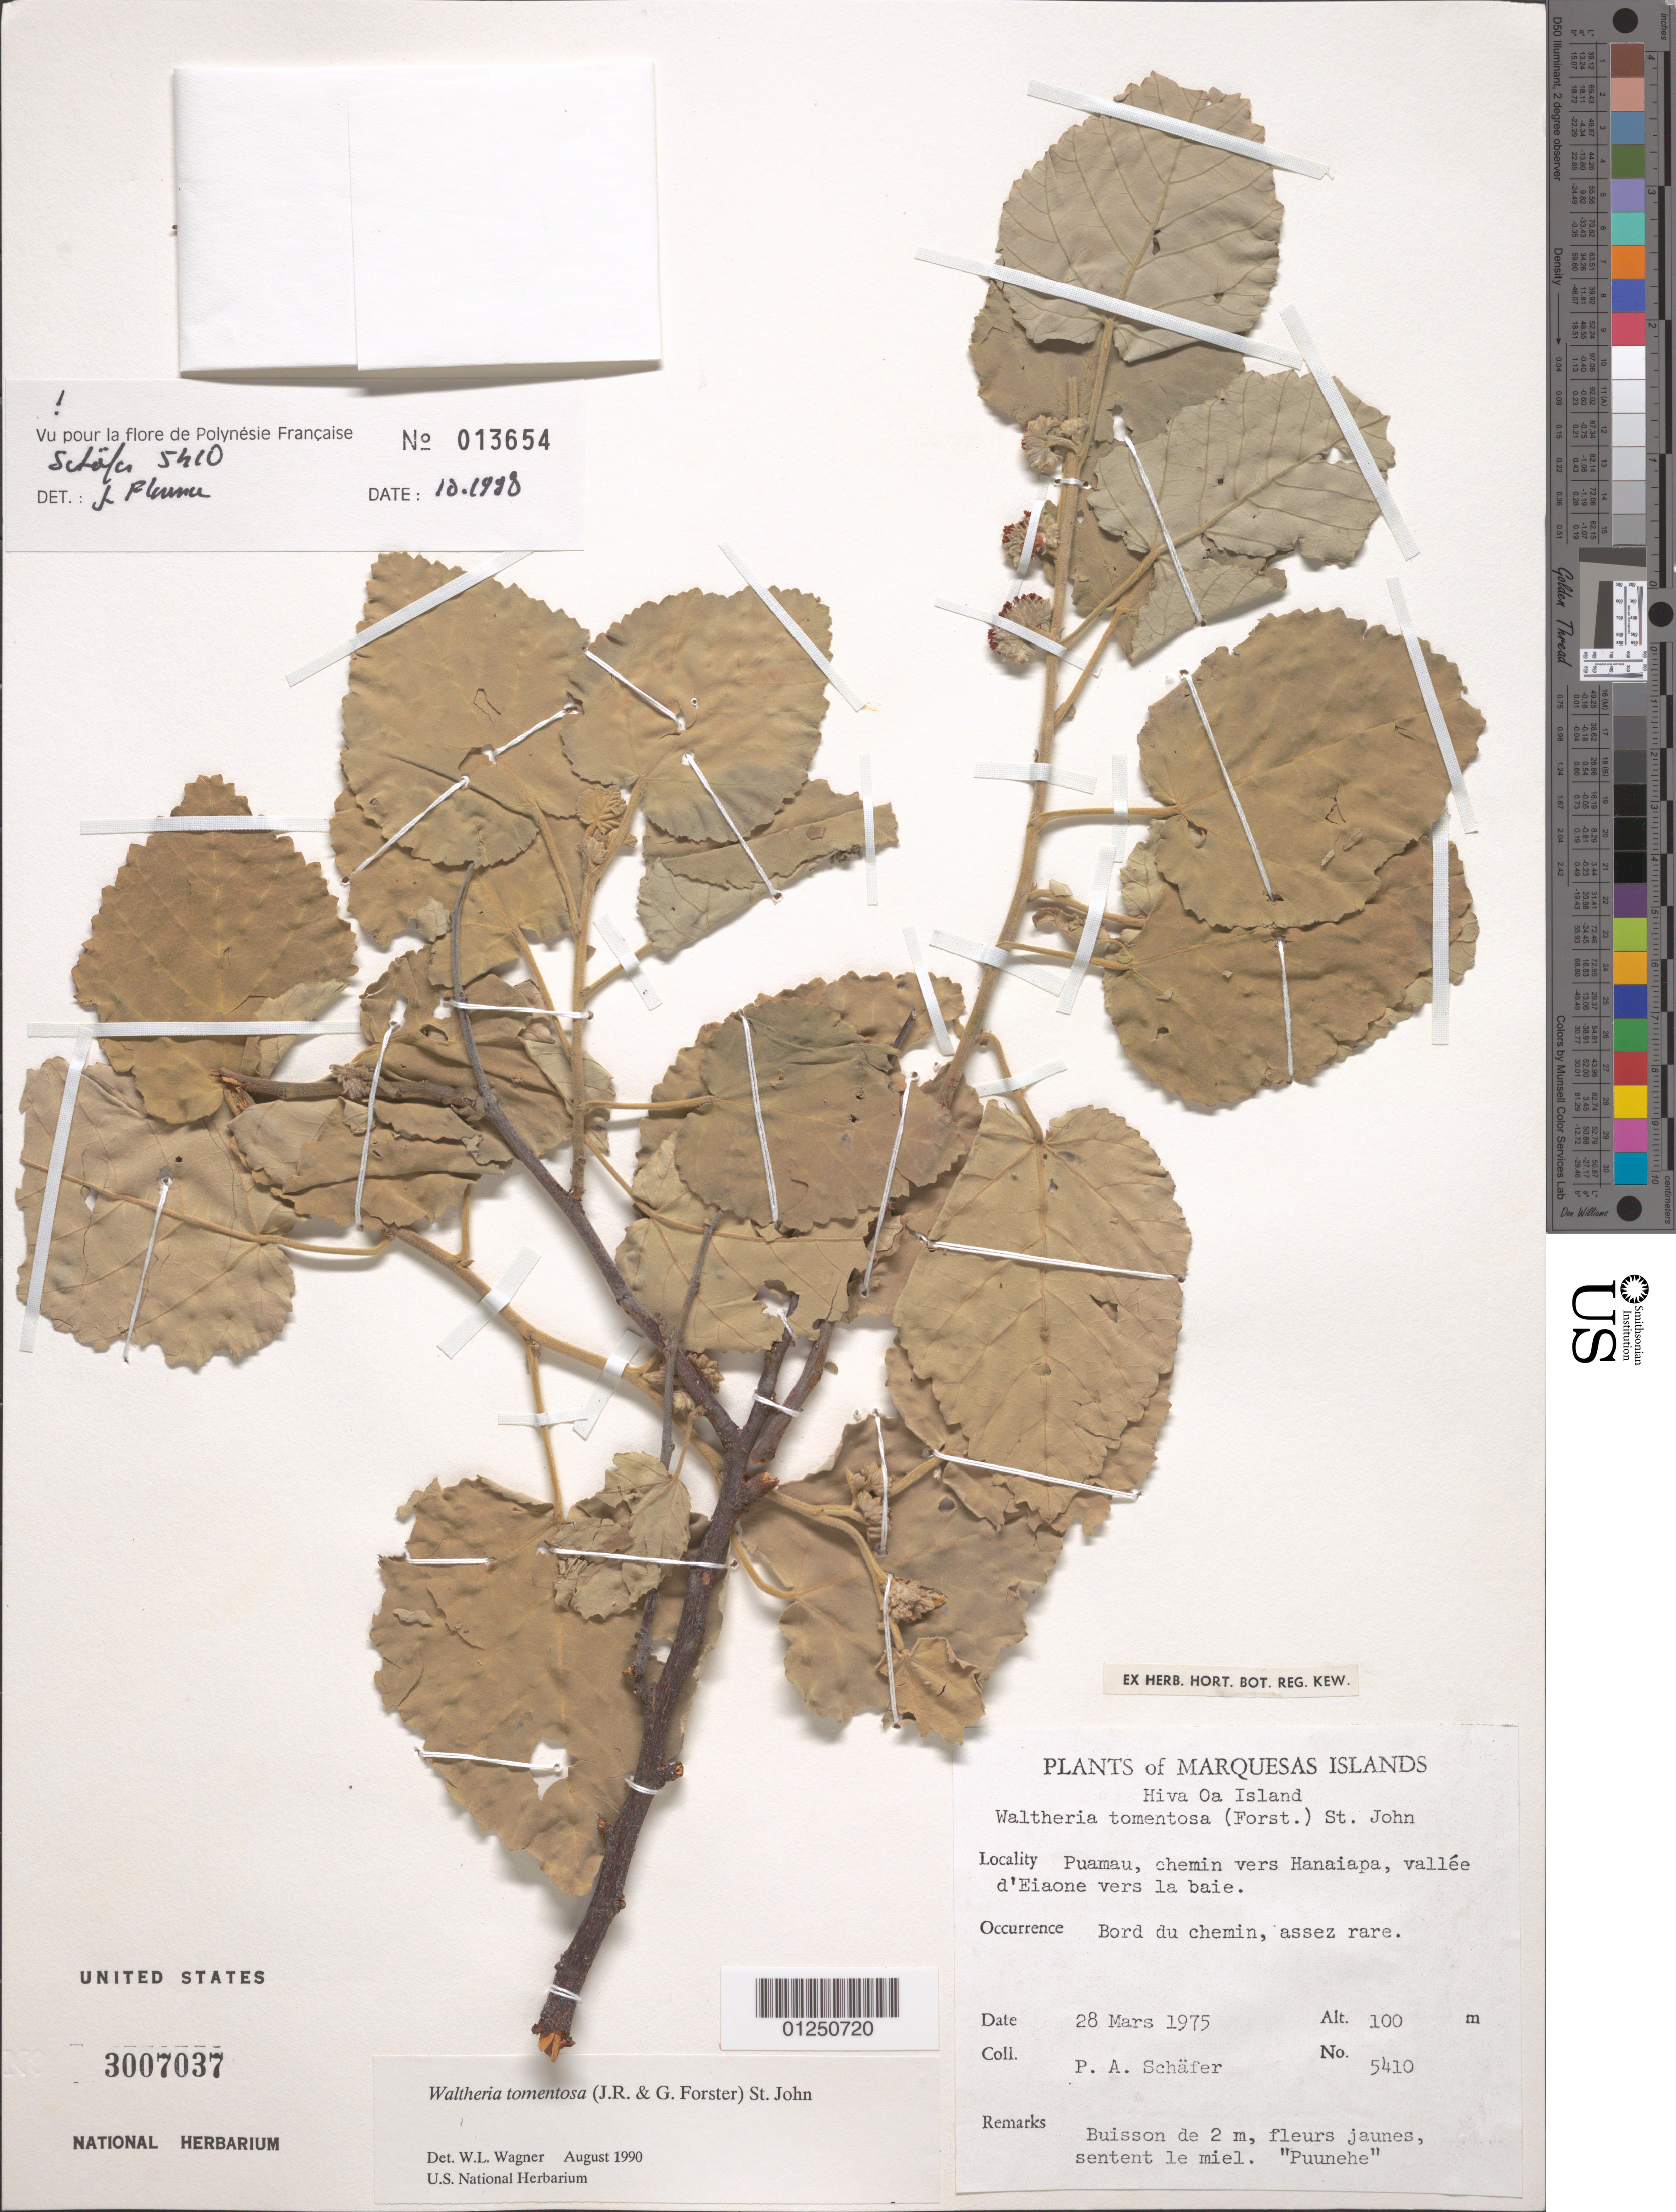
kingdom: Plantae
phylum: Tracheophyta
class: Magnoliopsida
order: Malvales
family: Malvaceae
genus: Waltheria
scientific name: Waltheria tomentosa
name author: (J.R. Forst. & G. Forst.) H. St. John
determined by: Wagner, W. L., (BOT), Smithsonian Institution - National Museum of Natural History (UNITED STATES)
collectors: P. A. Schäfer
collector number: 5410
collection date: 1975-03-28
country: French Polynesia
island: Hiva Oa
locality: Puamau, chemin vers Hanaiapa, vallée d'Eioane vers la baie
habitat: Bord du chemin; assez rare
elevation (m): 100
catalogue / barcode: US 3007037